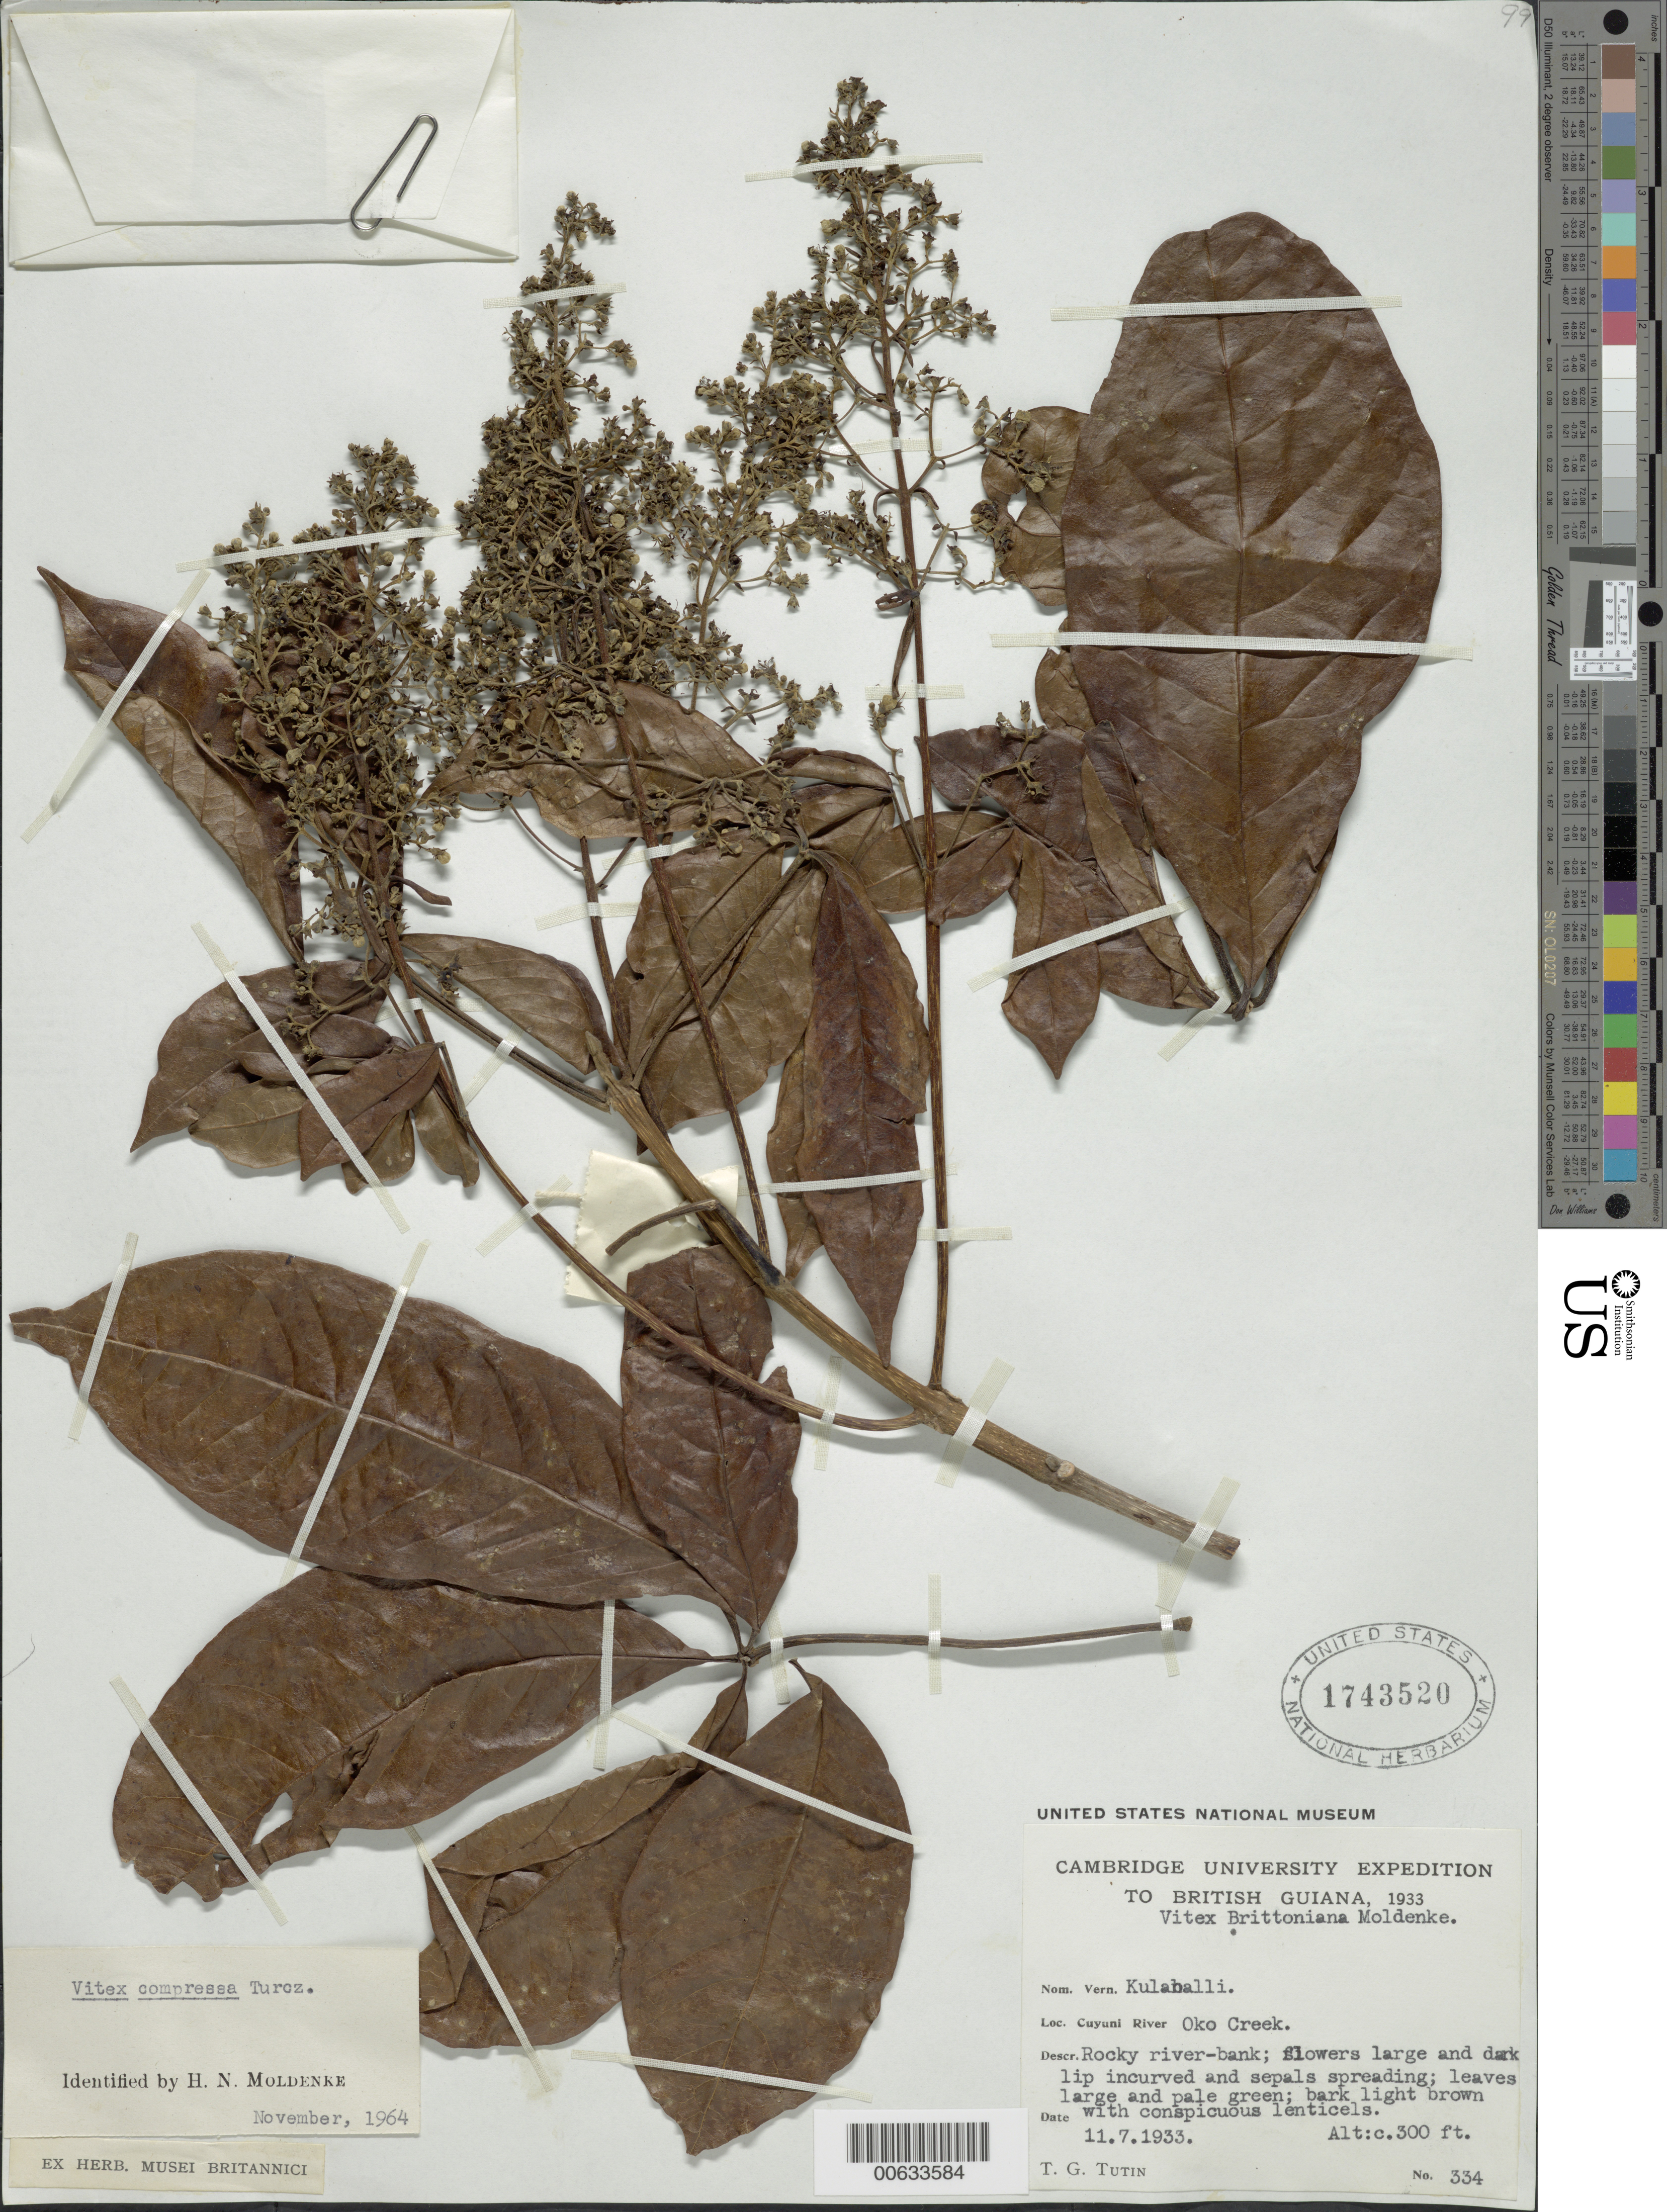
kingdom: Plantae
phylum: Tracheophyta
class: Magnoliopsida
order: Lamiales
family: Lamiaceae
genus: Vitex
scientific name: Vitex compressa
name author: Turcz.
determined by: Moldenke, H. N.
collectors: T. G. Tutin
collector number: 334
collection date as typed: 11-Jul-33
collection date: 1933-07-11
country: Guyana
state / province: Cuyuni-Mazaruni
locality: Oko Creek, Cuyuni R.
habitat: Rocky river-bank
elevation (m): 91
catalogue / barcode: US 1743520